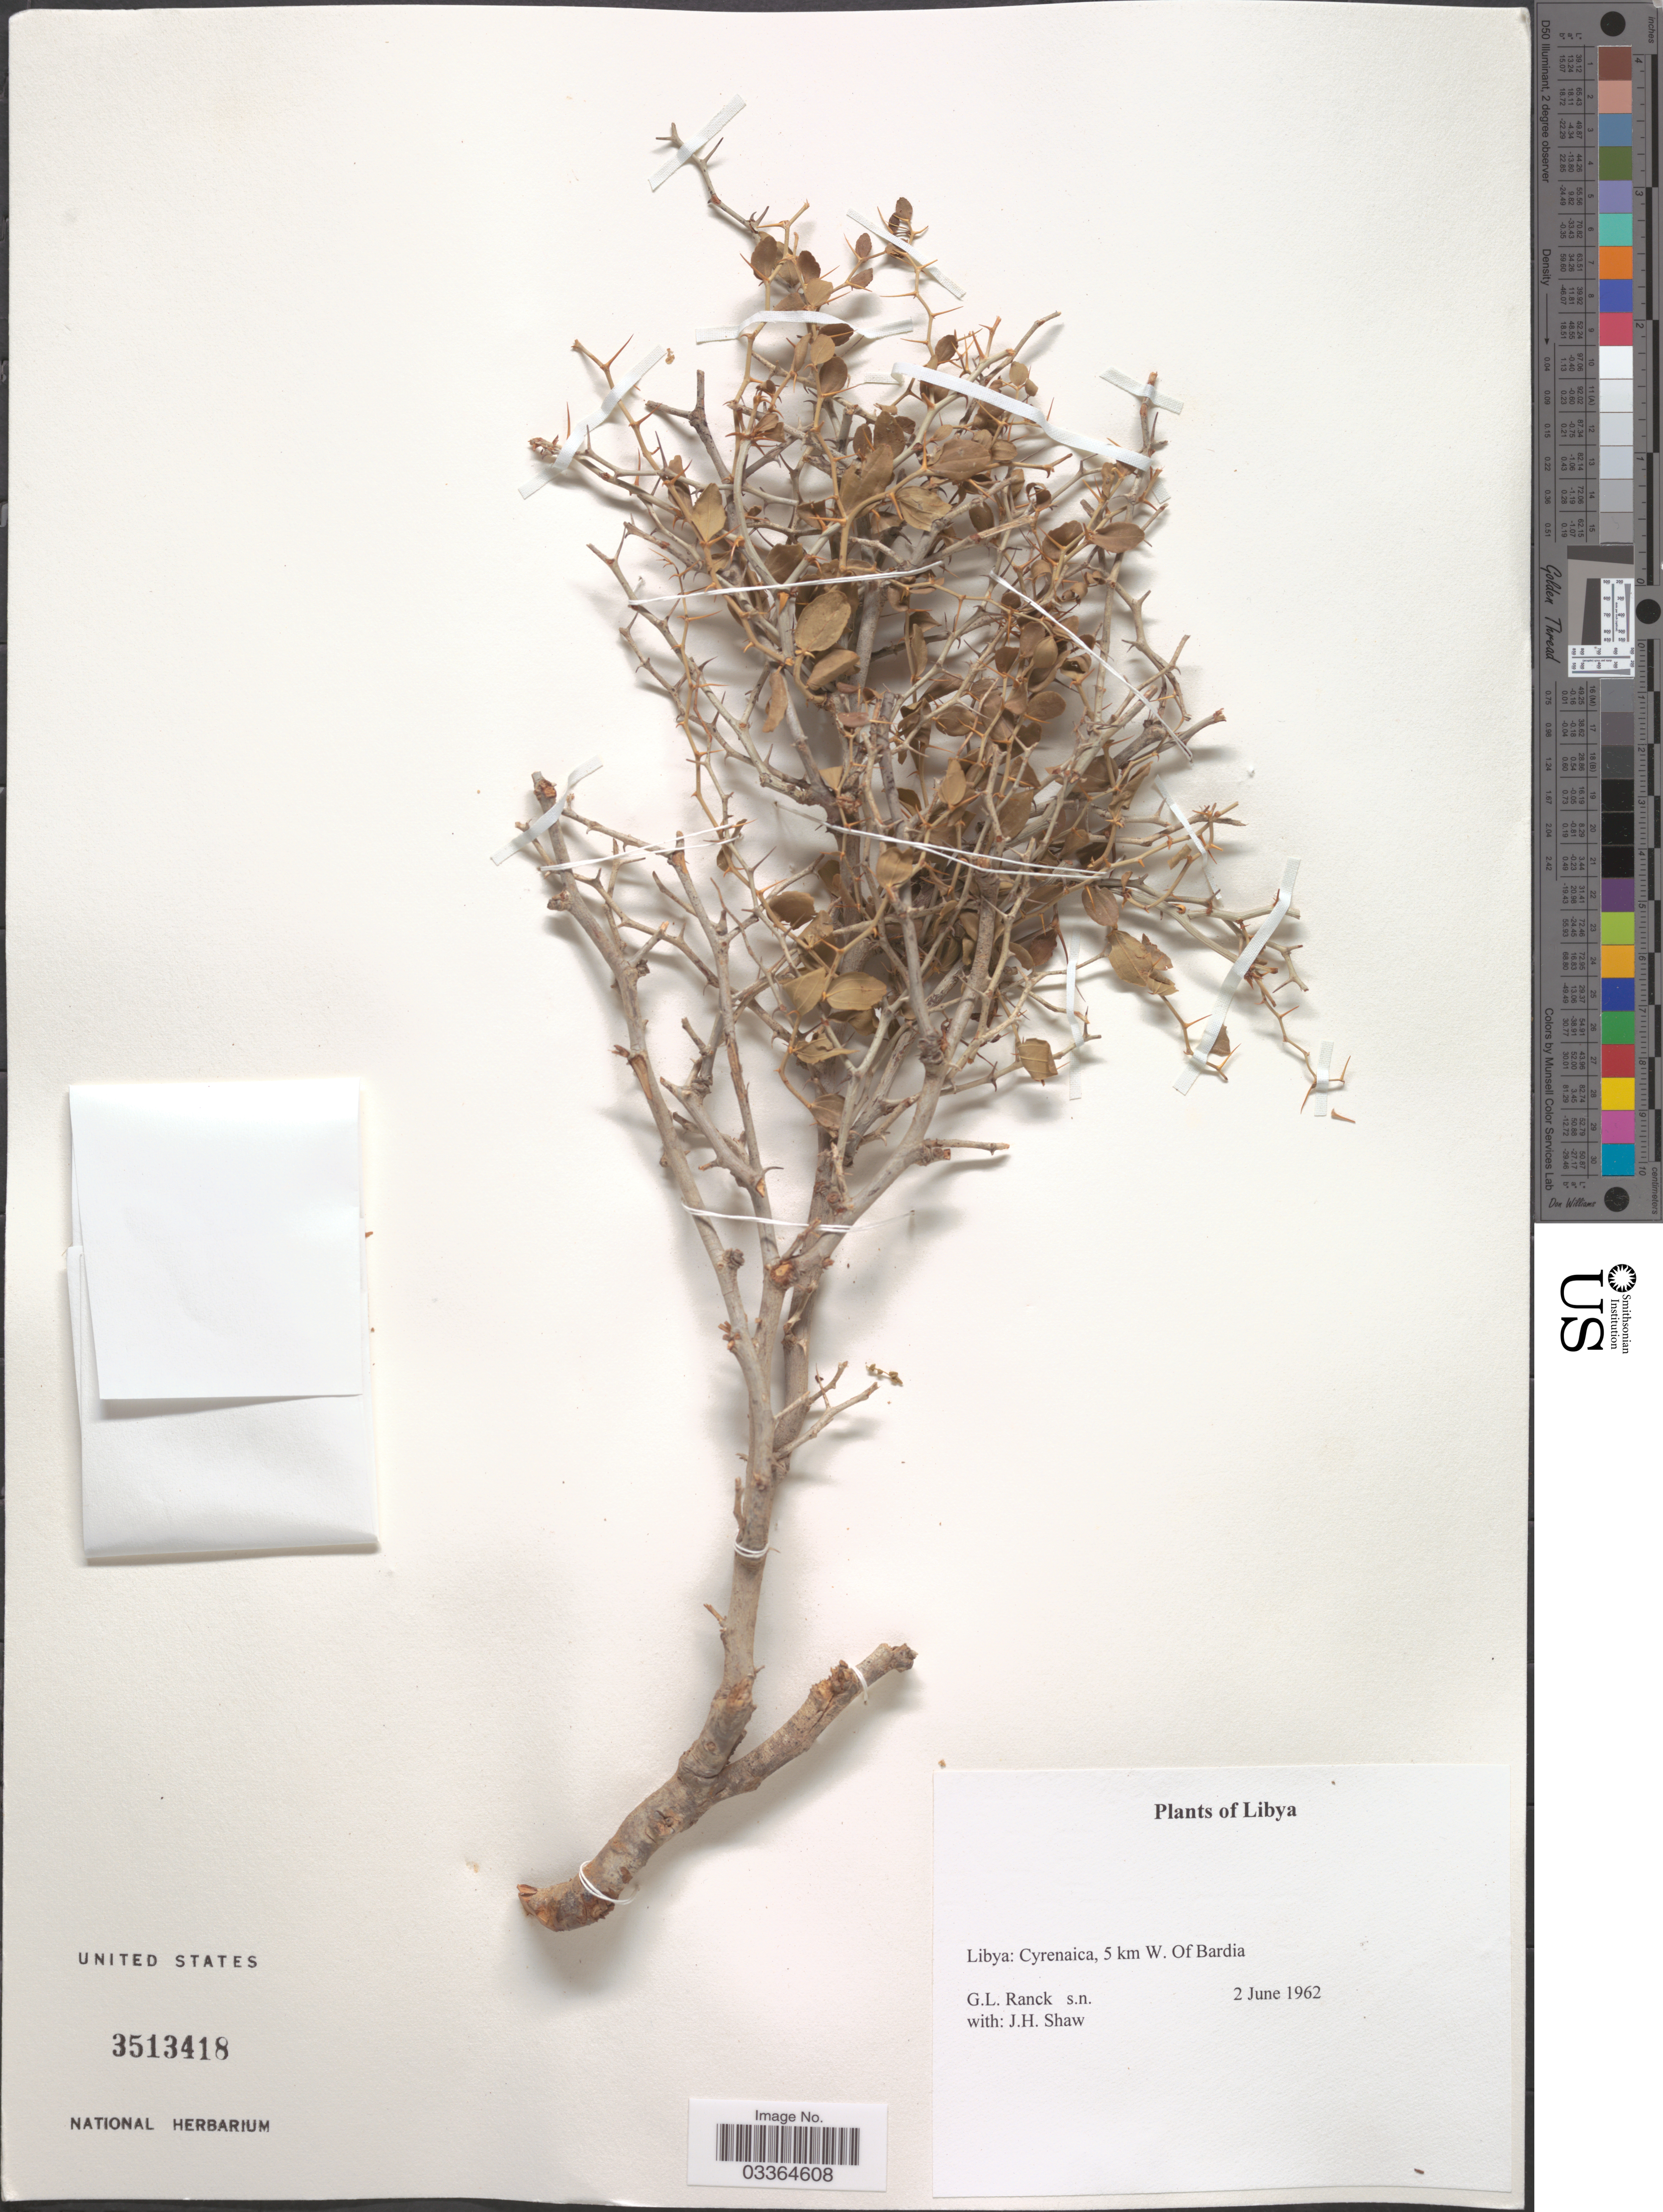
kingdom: Plantae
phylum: Tracheophyta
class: Magnoliopsida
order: Rosales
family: Rhamnaceae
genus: Ziziphus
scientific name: Ziziphus lotus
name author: (L.) Lam.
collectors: G. Ranck & J. H. Shaw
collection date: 1962-06-02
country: Libya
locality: Cyrenaica, 5 km W. of Bardia.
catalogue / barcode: US 3513418